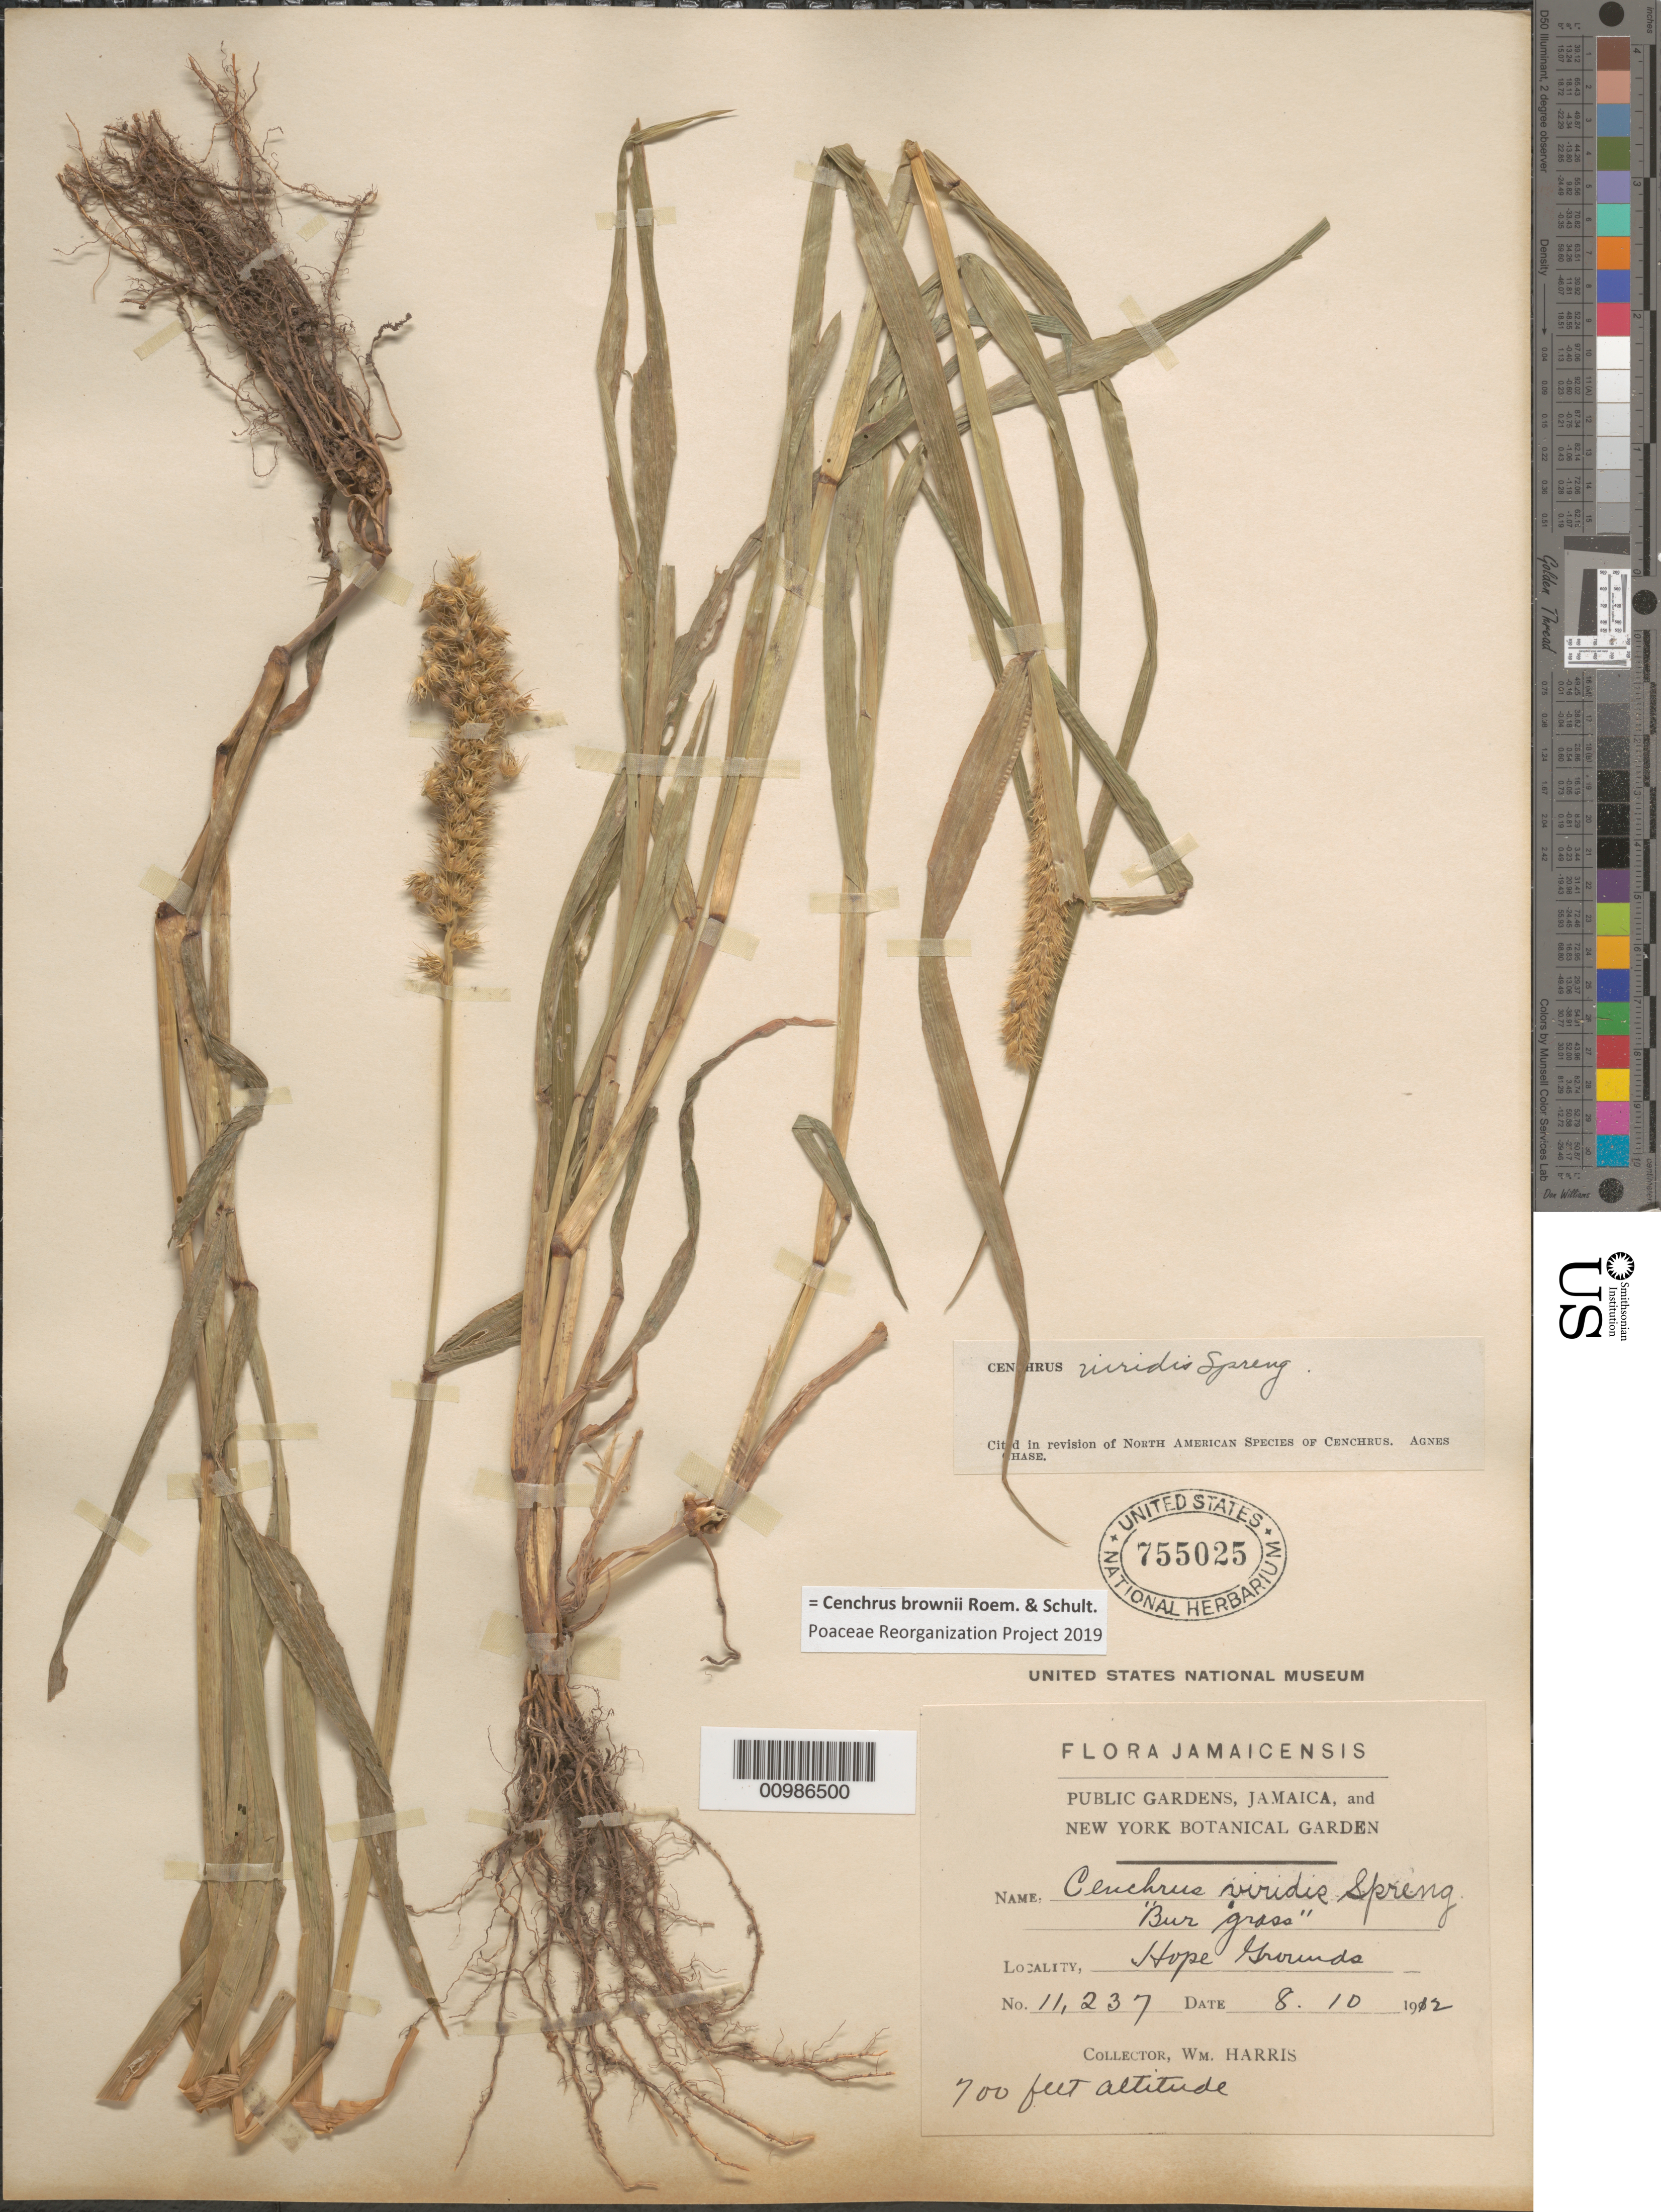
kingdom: Plantae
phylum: Tracheophyta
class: Liliopsida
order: Poales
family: Poaceae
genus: Cenchrus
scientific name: Cenchrus brownii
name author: Roem. & Schult.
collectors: W. H. Harris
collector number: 11237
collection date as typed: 10 Aug 1912 or 08 Oct 1912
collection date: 1912-08-10 or 1912-10-08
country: Jamaica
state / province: Kingston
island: Jamaica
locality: Hope Grounds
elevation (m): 213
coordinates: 0 N, 0 E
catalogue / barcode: US 755025